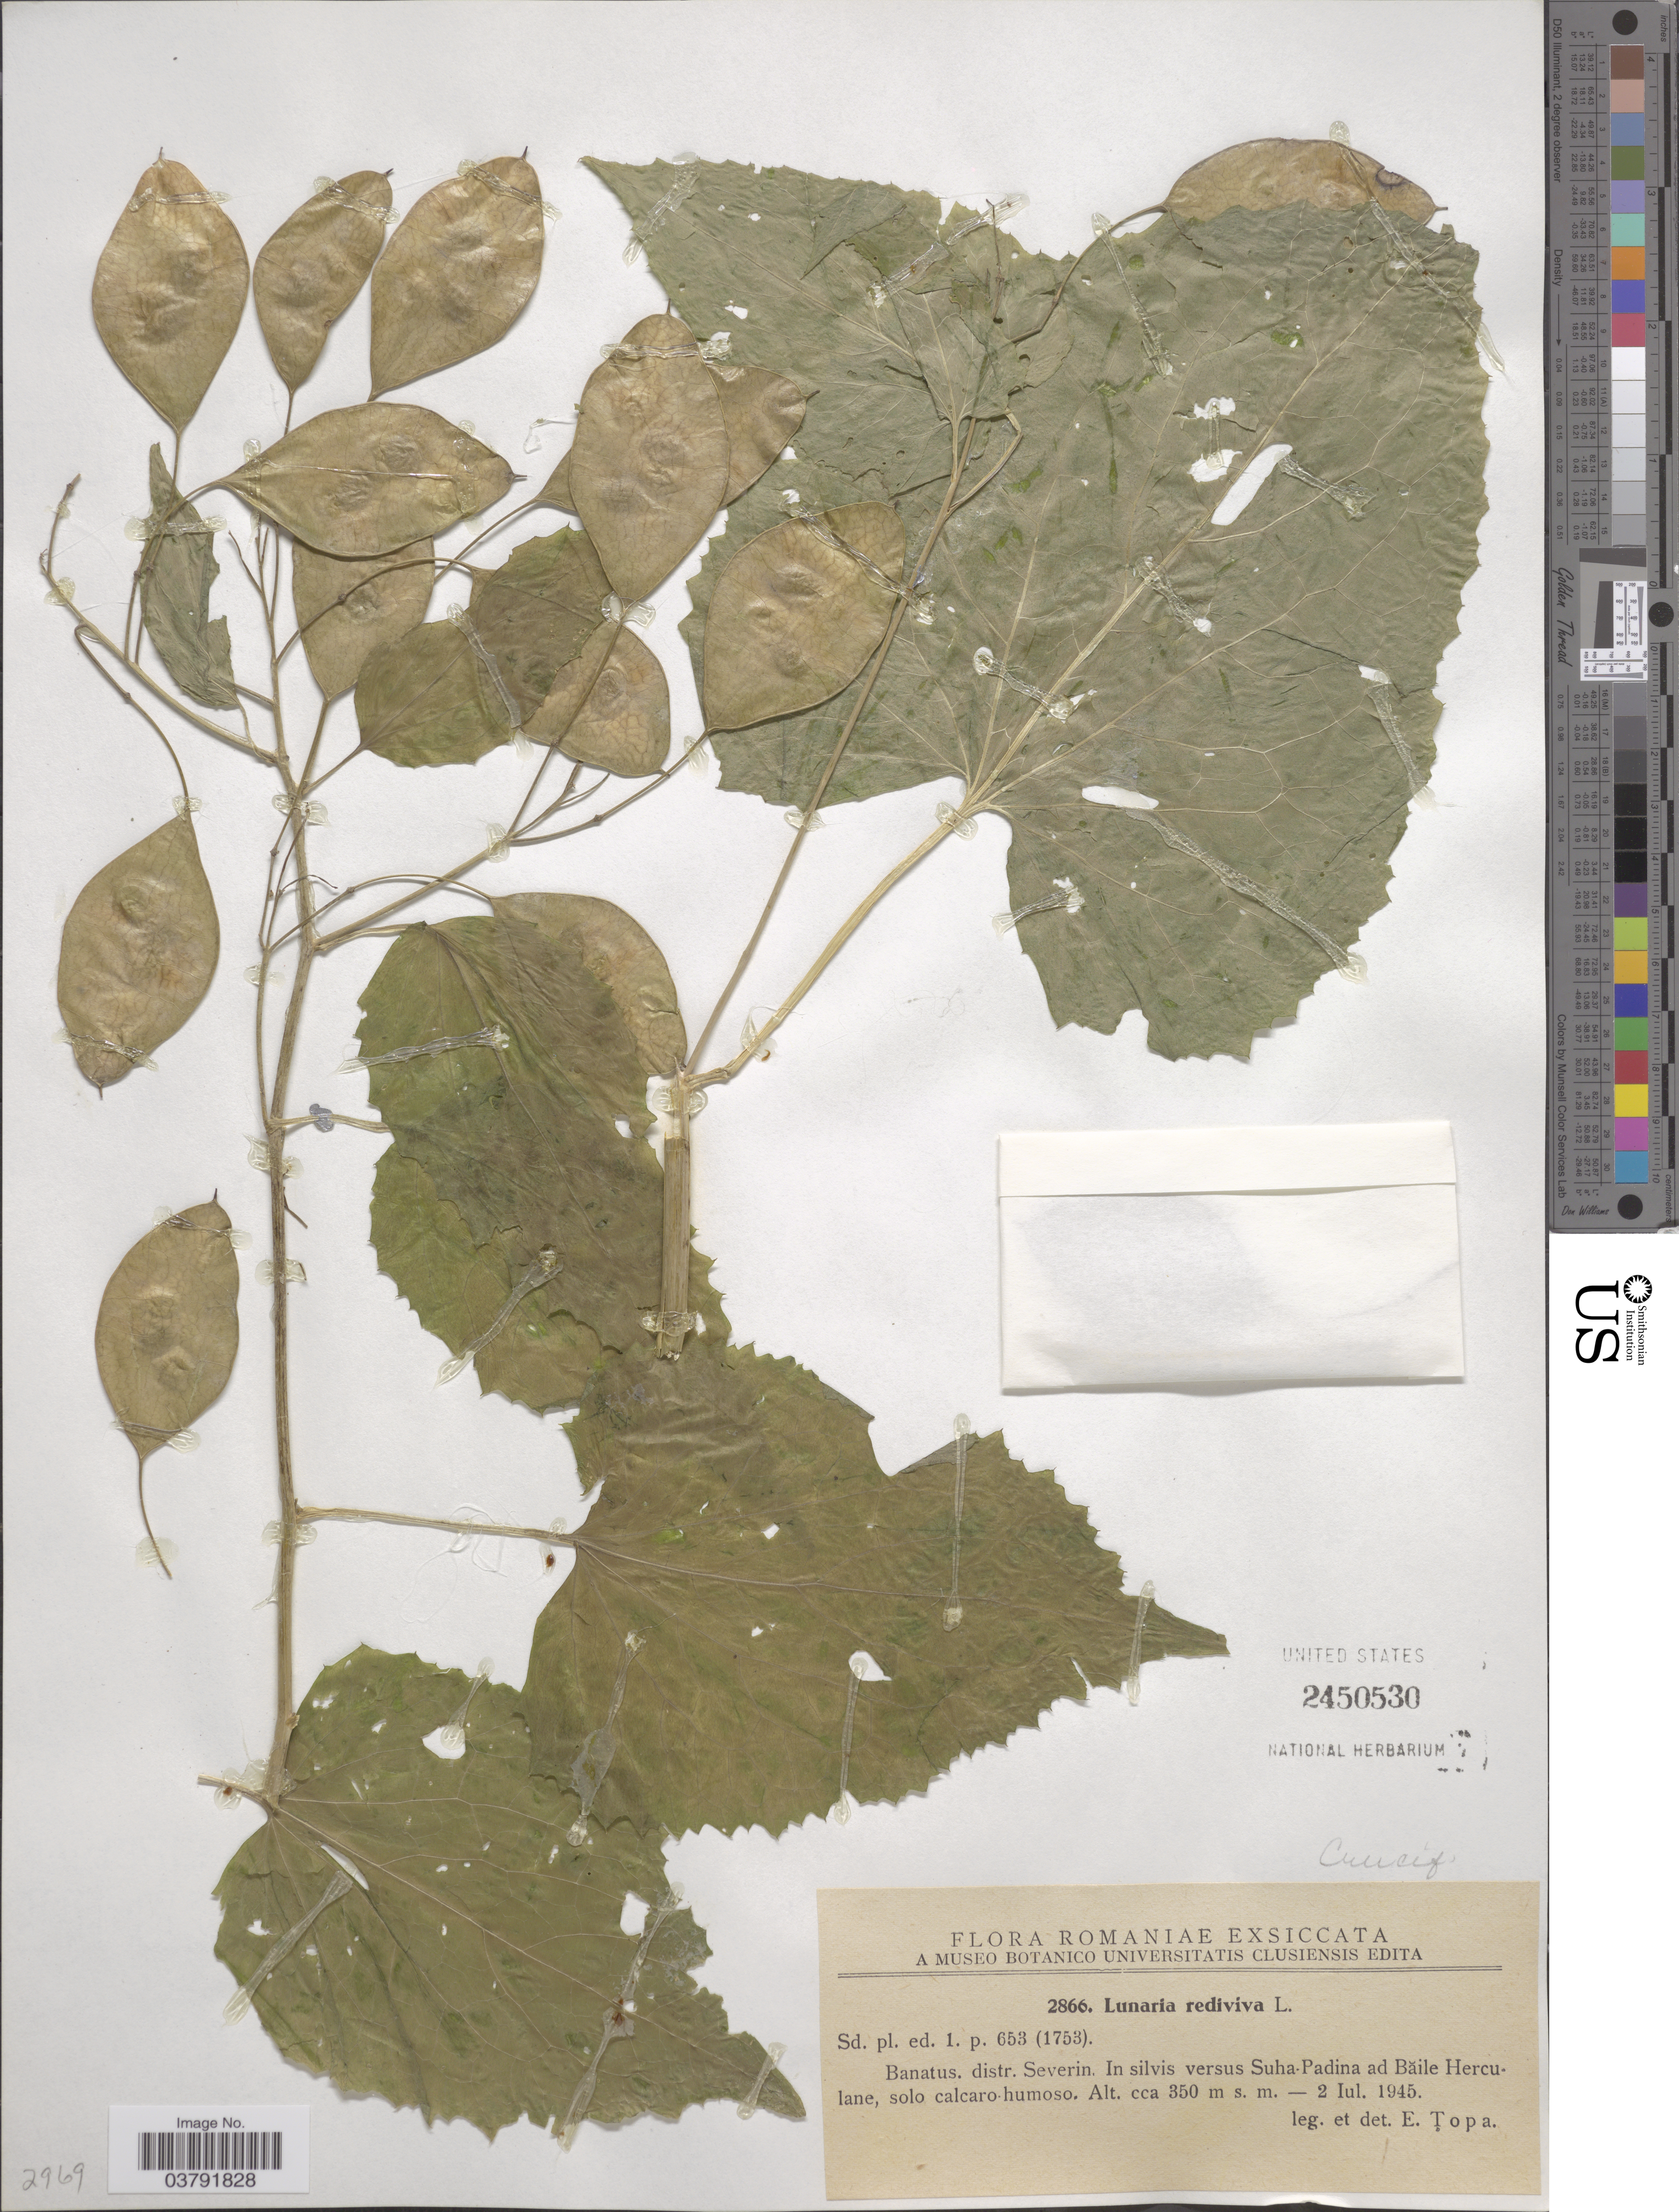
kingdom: Plantae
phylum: Tracheophyta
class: Magnoliopsida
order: Brassicales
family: Brassicaceae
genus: Lunaria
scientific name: Lunaria rediviva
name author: L.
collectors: E. Topa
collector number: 2866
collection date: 1945-07-02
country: Romania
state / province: Caras-Severin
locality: Banatus, distr. Severin. In silvis versus Suha-Padina ad Băile Herculane.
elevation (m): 350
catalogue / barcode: US 2450530